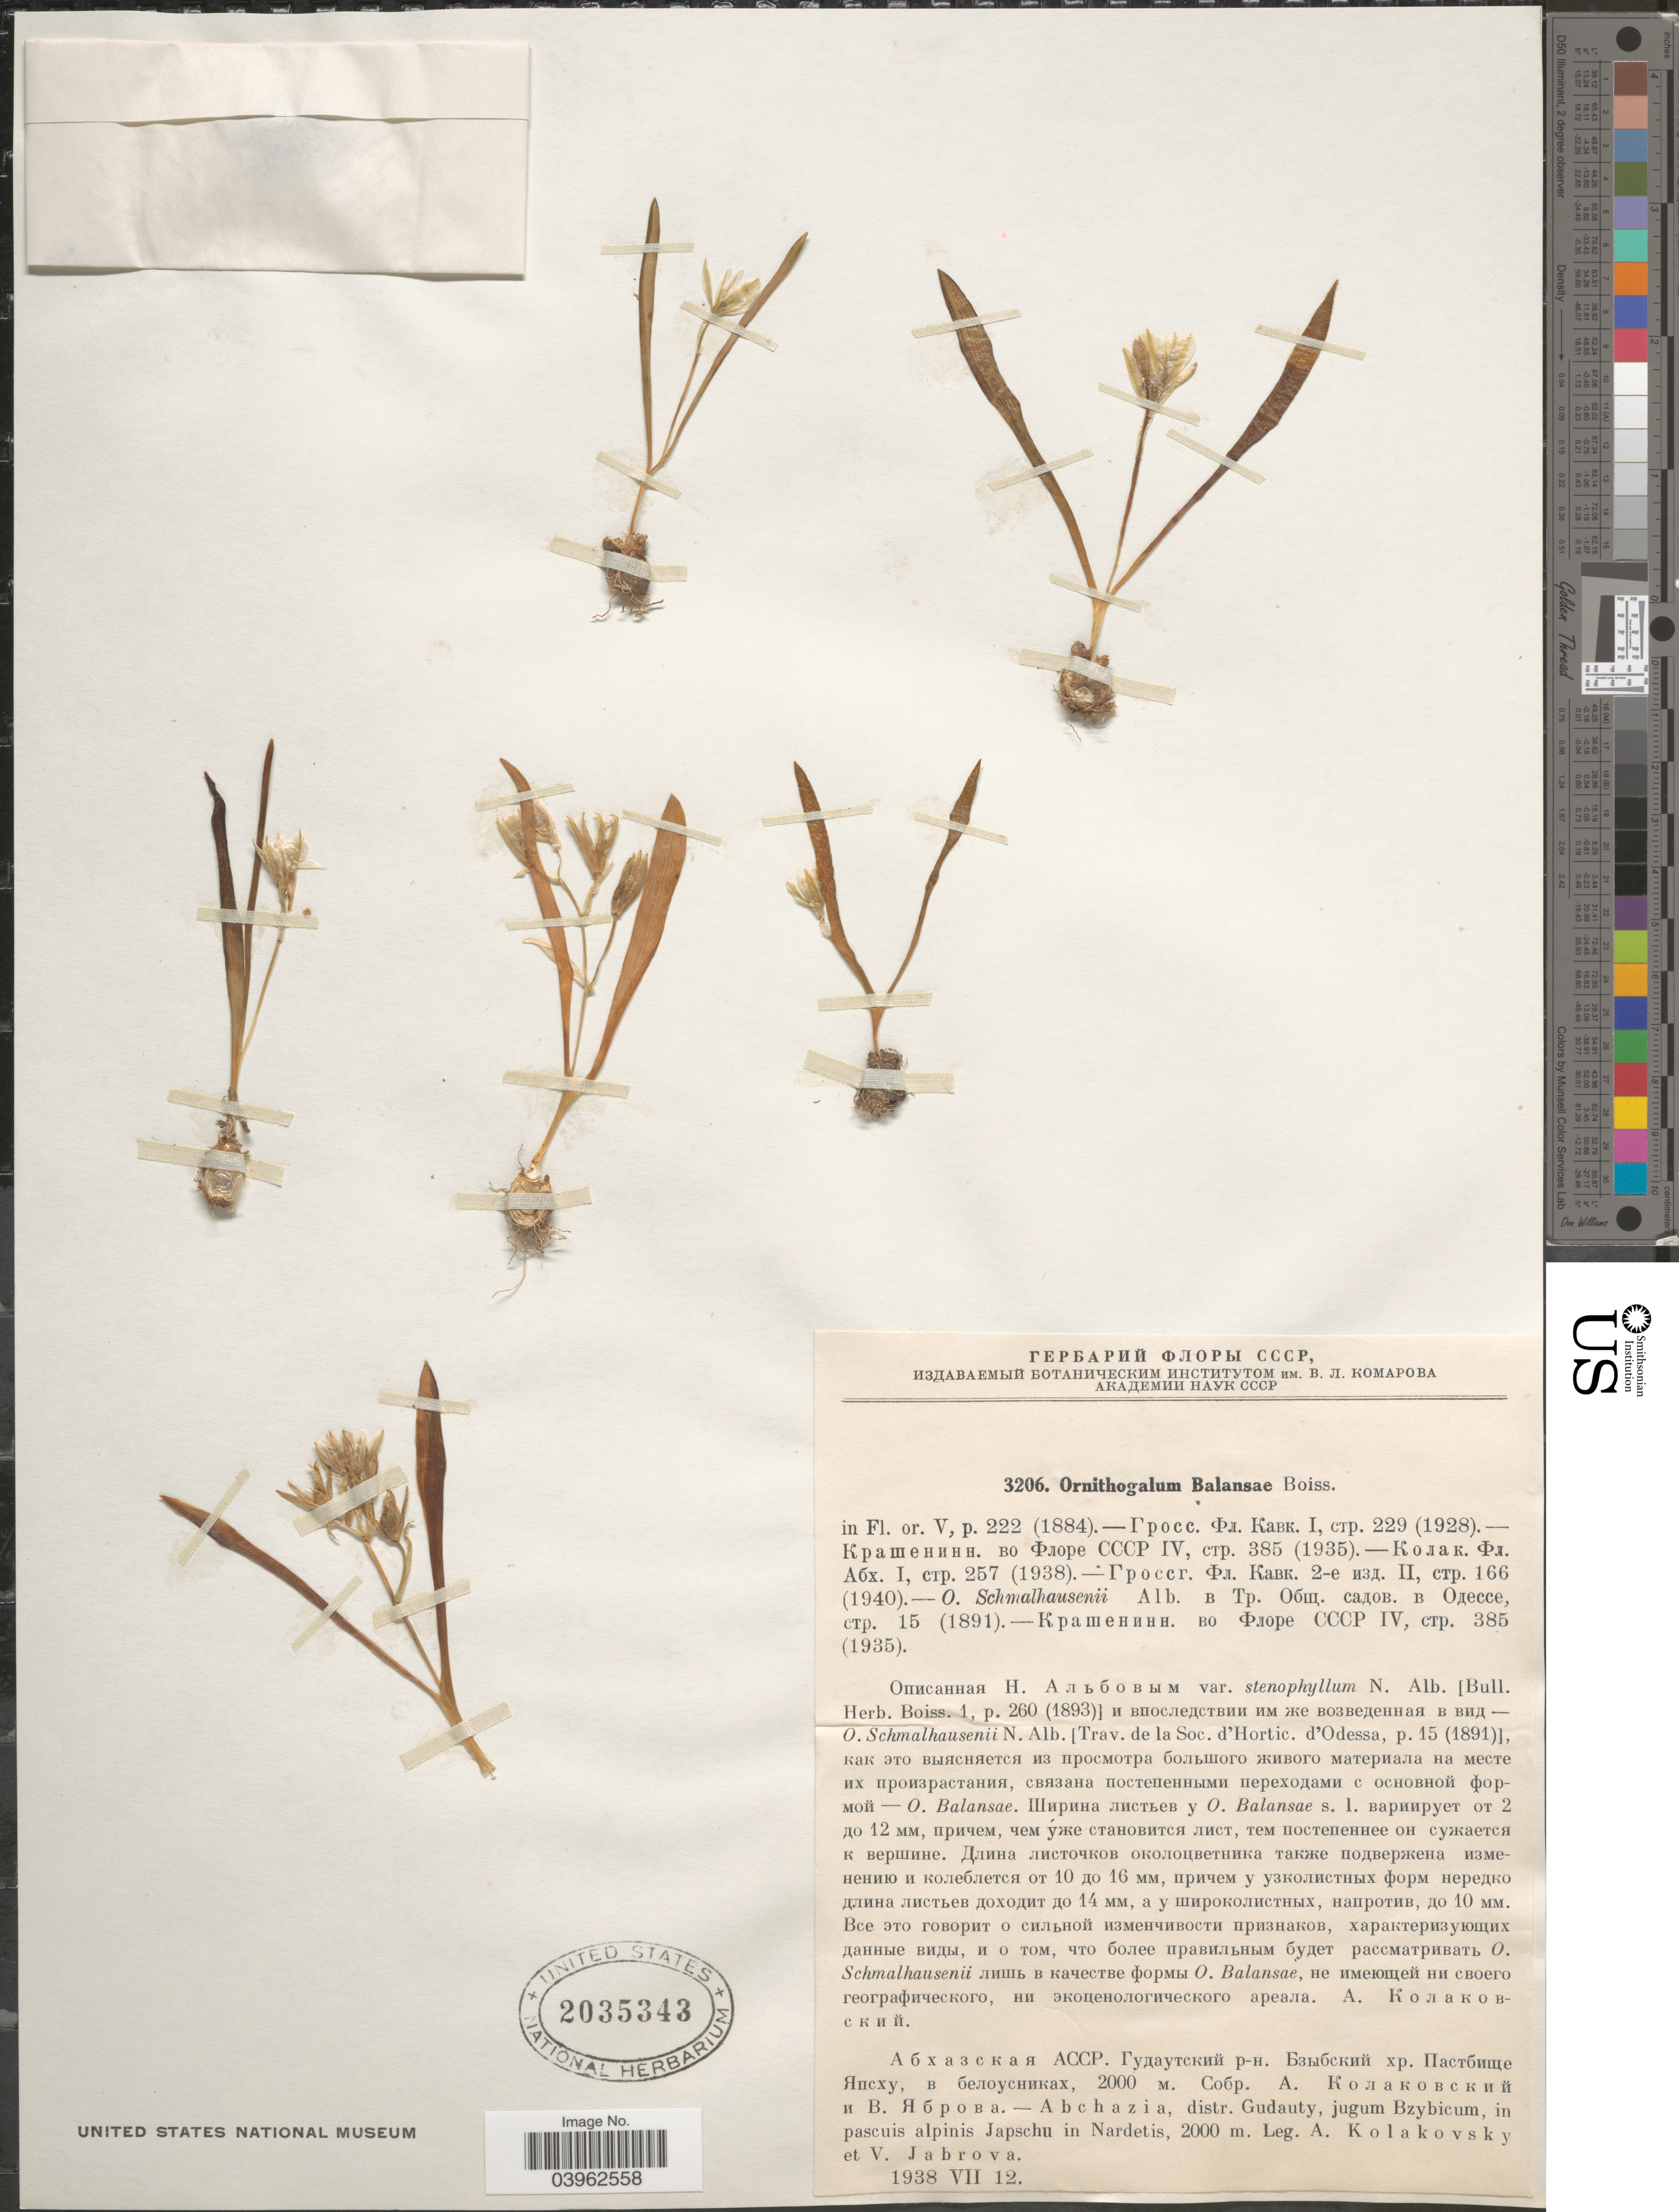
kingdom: Plantae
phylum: Tracheophyta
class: Liliopsida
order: Asparagales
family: Asparagaceae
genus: Ornithogalum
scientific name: Ornithogalum balansae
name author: Boiss.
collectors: A. Kolakovsky & V. Jabrova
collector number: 3206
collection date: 1938-07-12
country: Georgia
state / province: Abkhazia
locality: Abchazia, distr. Gudauty, jugum Bzybicum, in pascuis alpinis Japschu in Nardetis.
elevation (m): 2000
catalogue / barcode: US 2035343